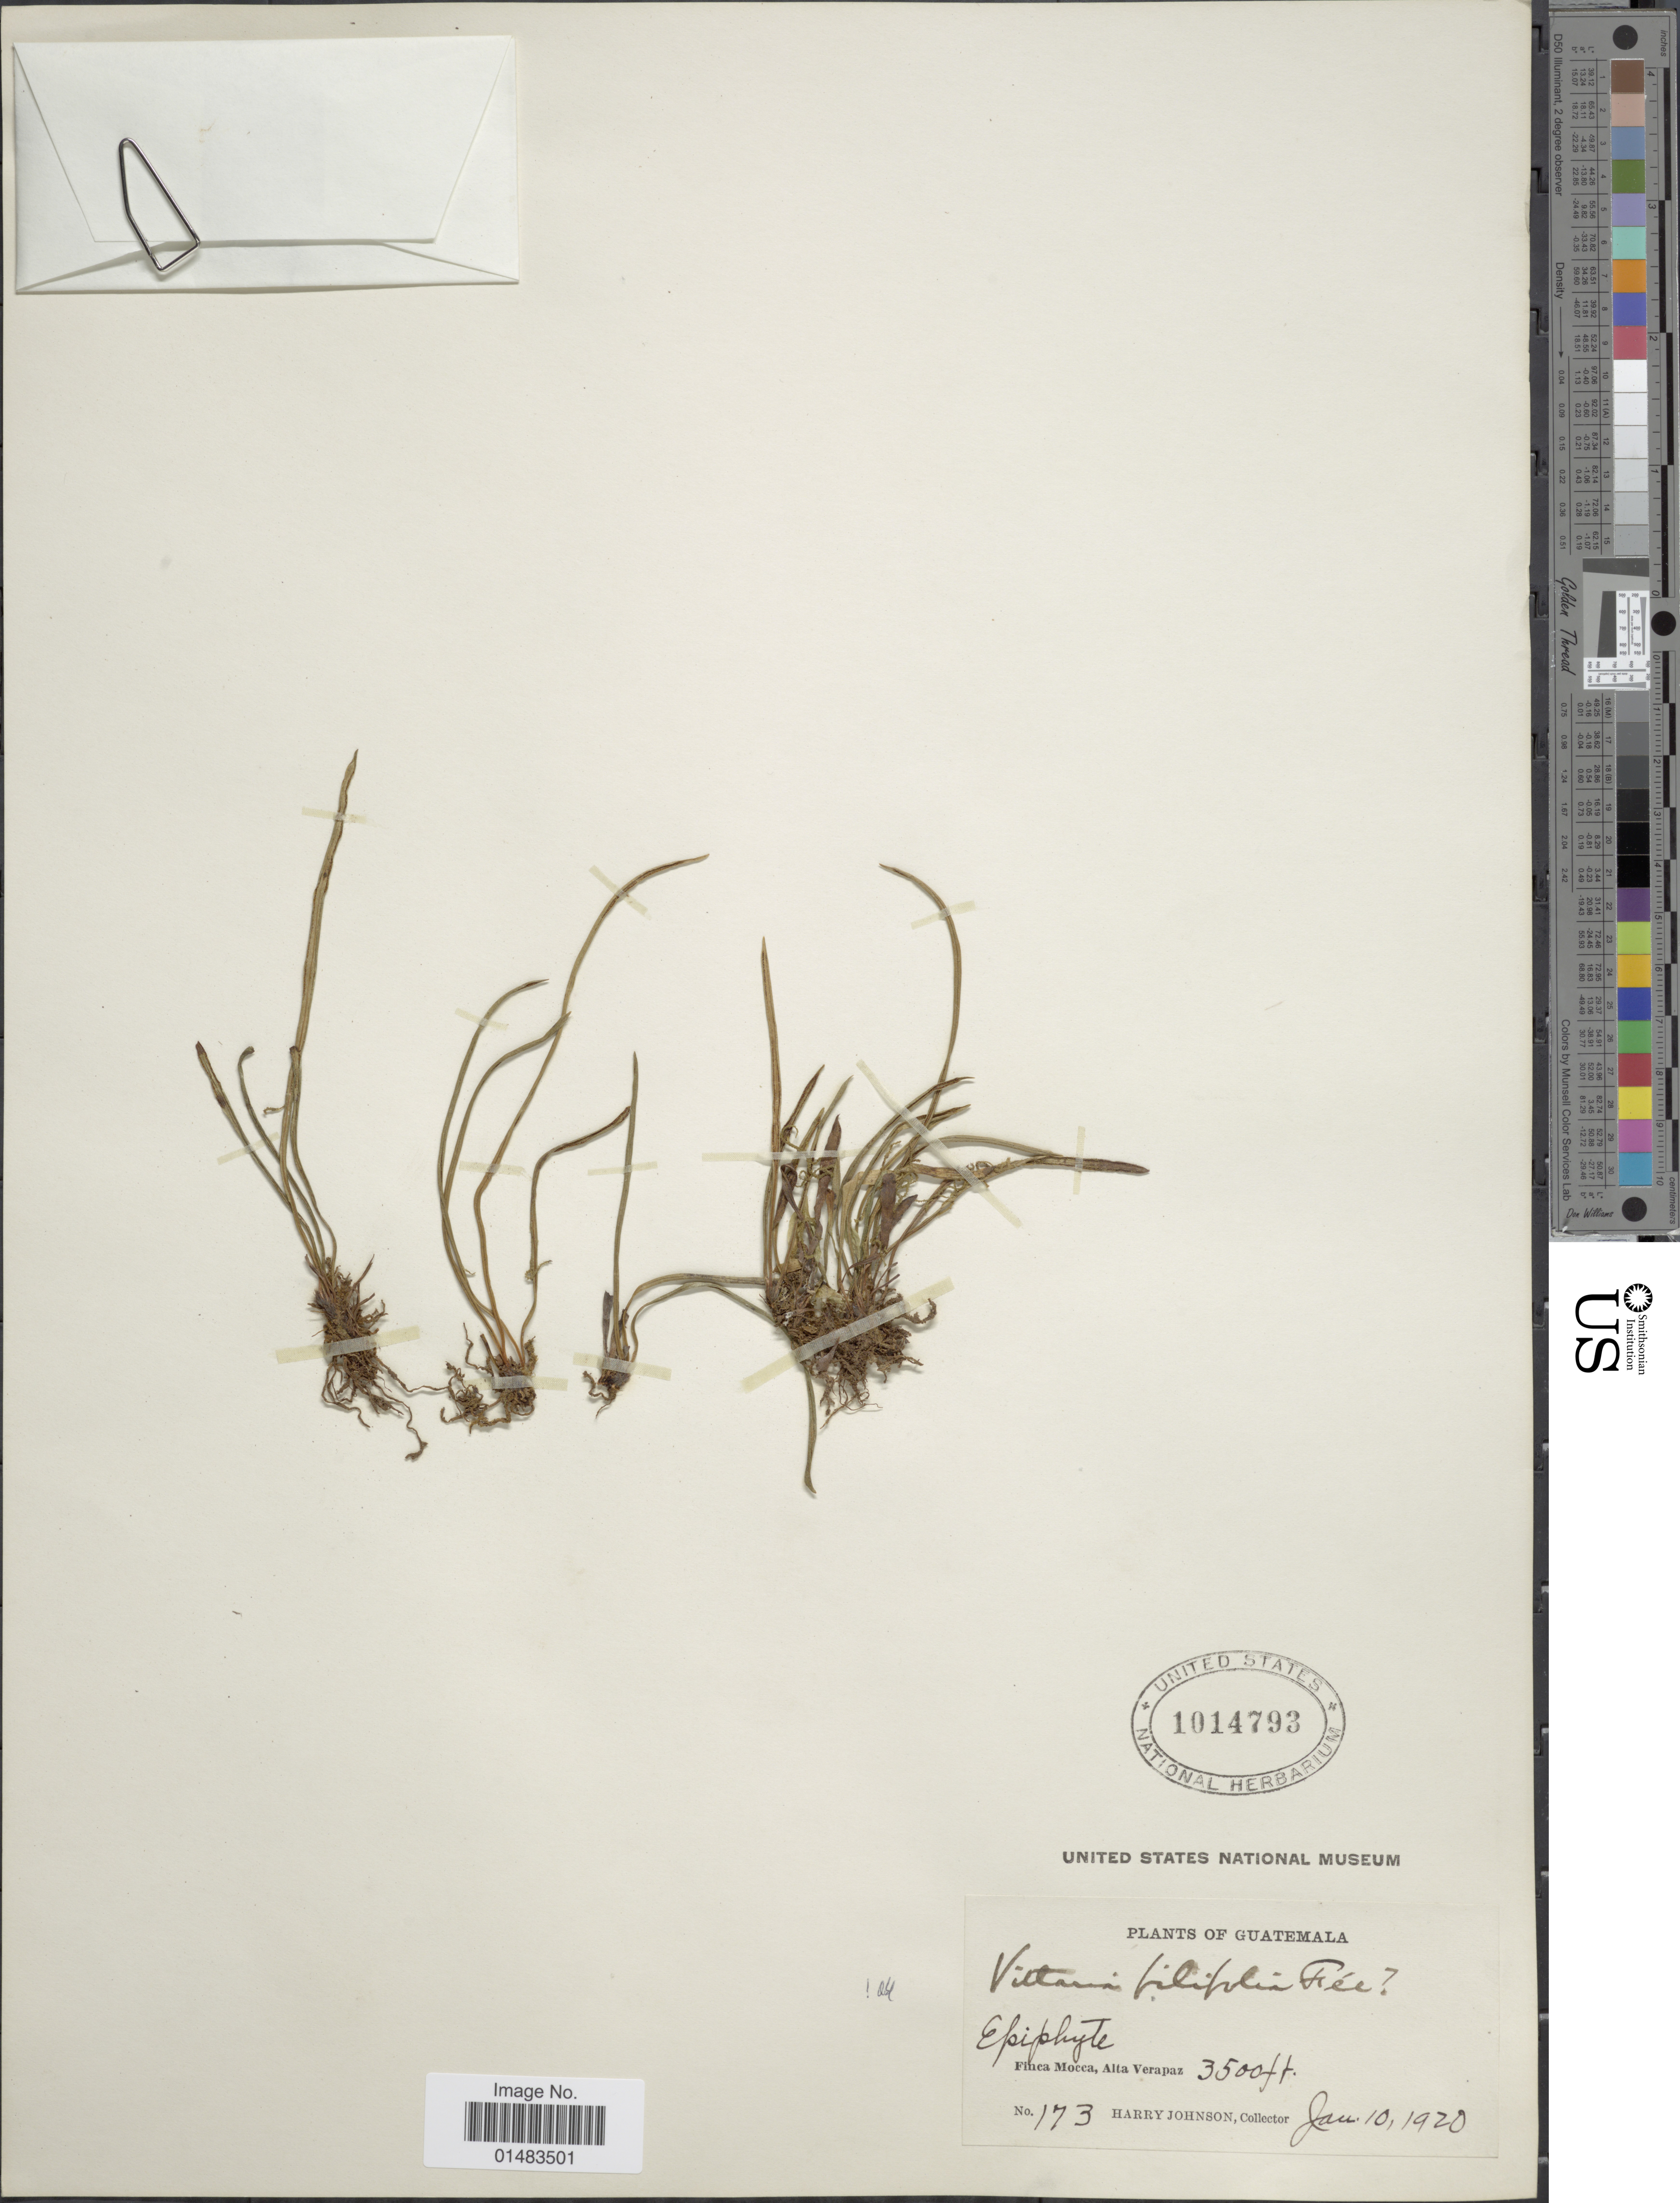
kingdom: Plantae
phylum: Tracheophyta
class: Polypodiopsida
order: Polypodiales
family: Pteridaceae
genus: Vittaria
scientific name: Vittaria graminifolia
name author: Kaulf.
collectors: H. Johnson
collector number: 173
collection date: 1920-01-10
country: Guatemala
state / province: Alta Verapaz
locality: Guatemala, Finca Mocca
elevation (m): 1067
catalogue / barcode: US 1014793